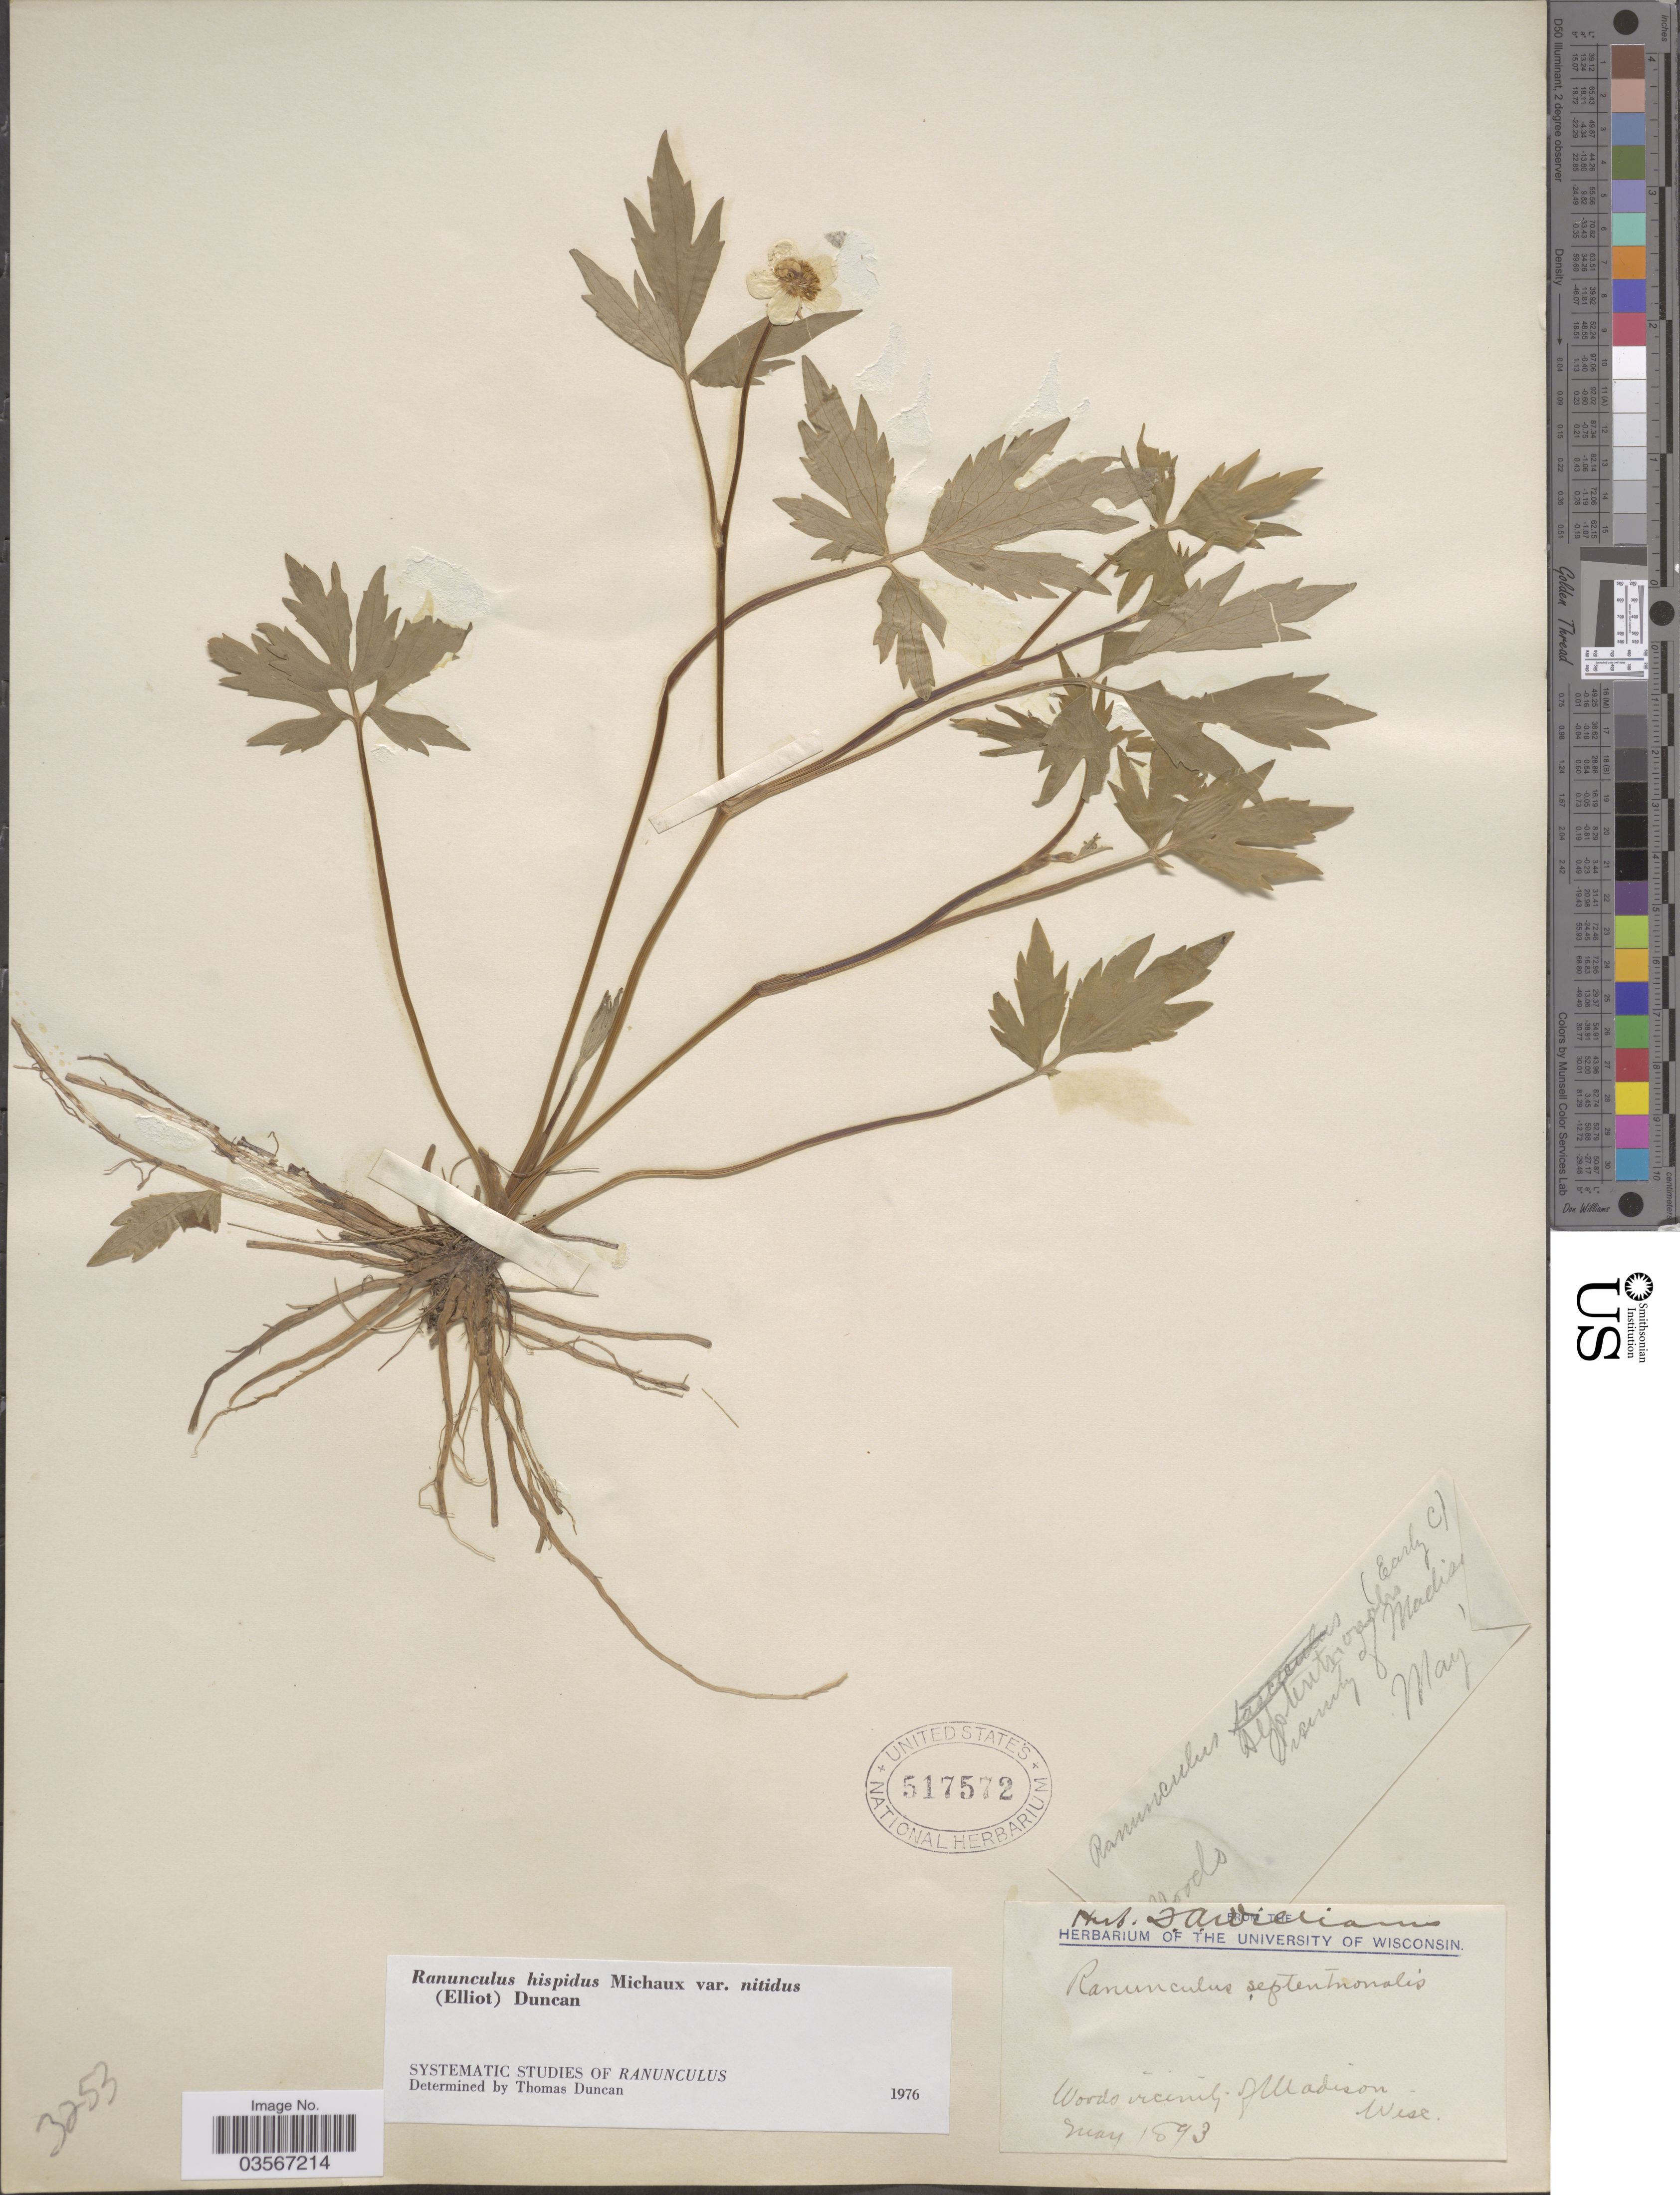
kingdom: Plantae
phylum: Tracheophyta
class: Magnoliopsida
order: Ranunculales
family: Ranunculaceae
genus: Ranunculus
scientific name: Ranunculus hispidus var. nitidus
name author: (Chapm.) T. Duncan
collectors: ex herb. Thos. A. Williams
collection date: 1893-05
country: United States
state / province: Wisconsin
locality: Woods Vicinity of Madison.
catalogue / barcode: US 517572